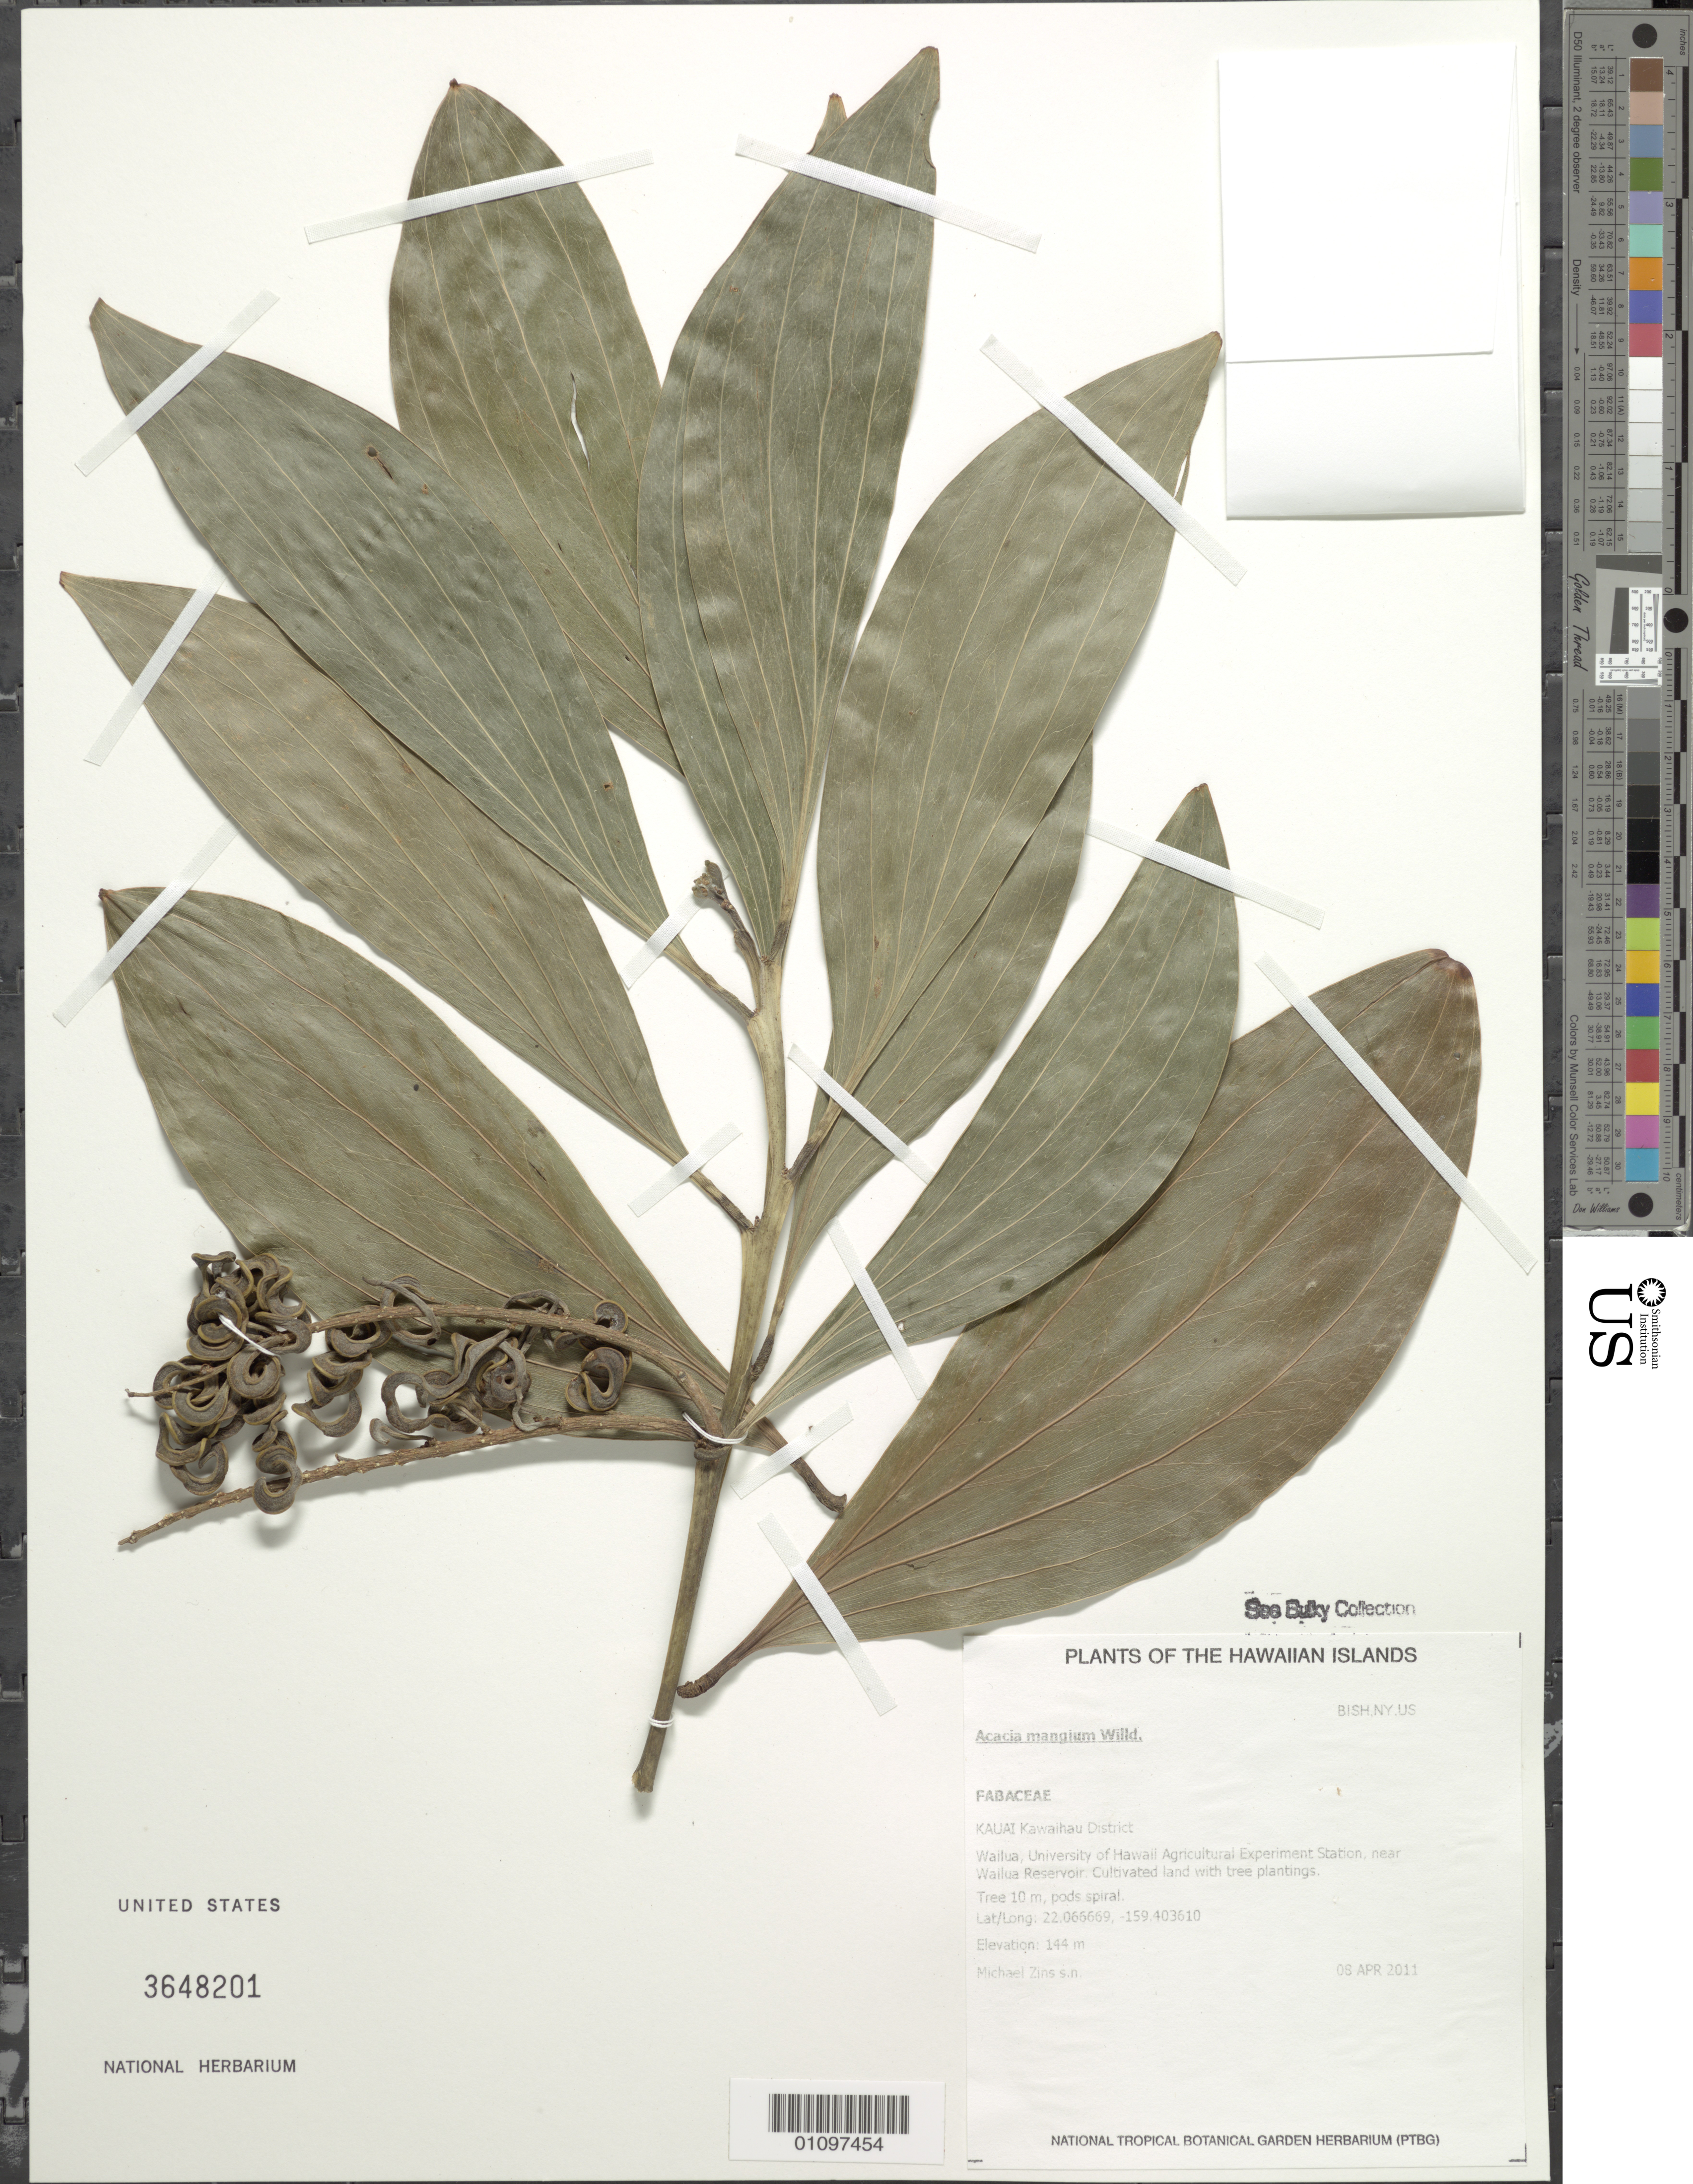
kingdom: Plantae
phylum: Tracheophyta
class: Magnoliopsida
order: Fabales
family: Fabaceae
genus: Acacia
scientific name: Acacia mangium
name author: Willd.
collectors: M. Zins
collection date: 2011-04-08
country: United States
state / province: Hawaii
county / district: Kauai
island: Kaua'i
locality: Kawaihau District, Wailua, University of Hawaii Agricultural Experiment Station, near Wailua Reservoir.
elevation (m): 144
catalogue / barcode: US 3648201